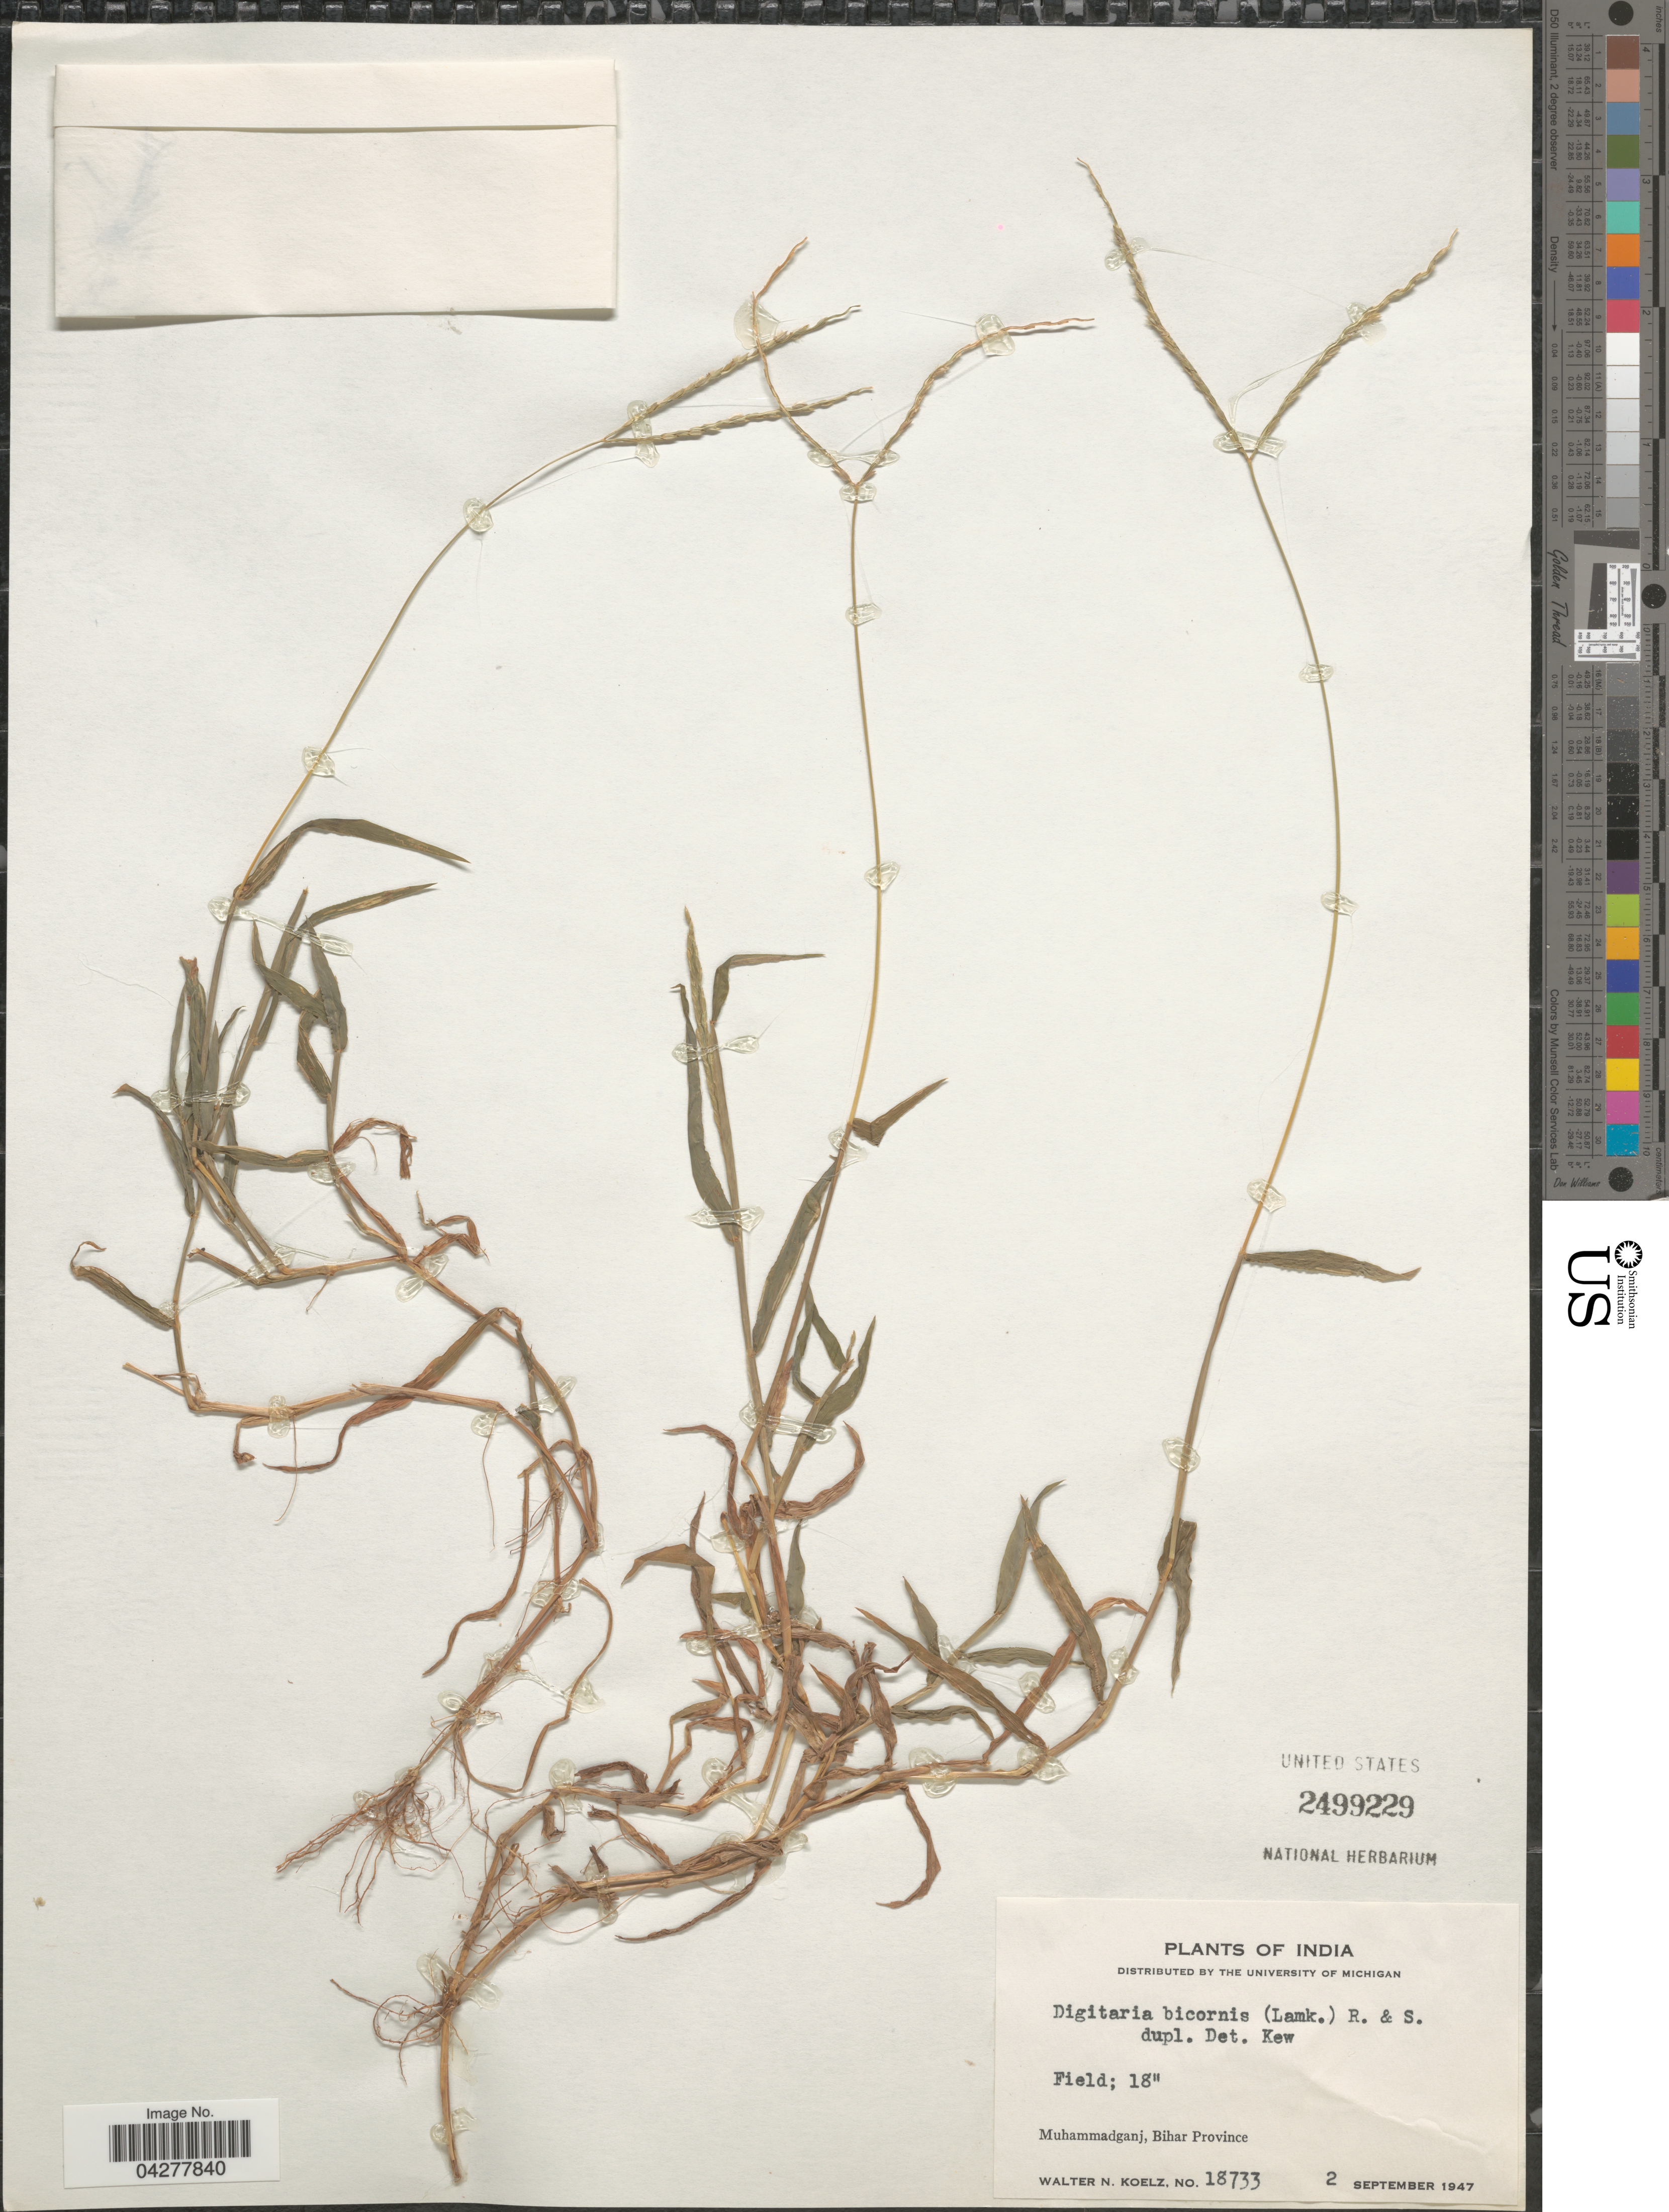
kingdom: Plantae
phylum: Tracheophyta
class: Liliopsida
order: Poales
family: Poaceae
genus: Digitaria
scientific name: Digitaria bicornis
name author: (Lam.) Roem. & Schult.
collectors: W. N. Koelz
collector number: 18733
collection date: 1947-09-02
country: India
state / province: Bihar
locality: Muhammadganj.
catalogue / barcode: US 2499229